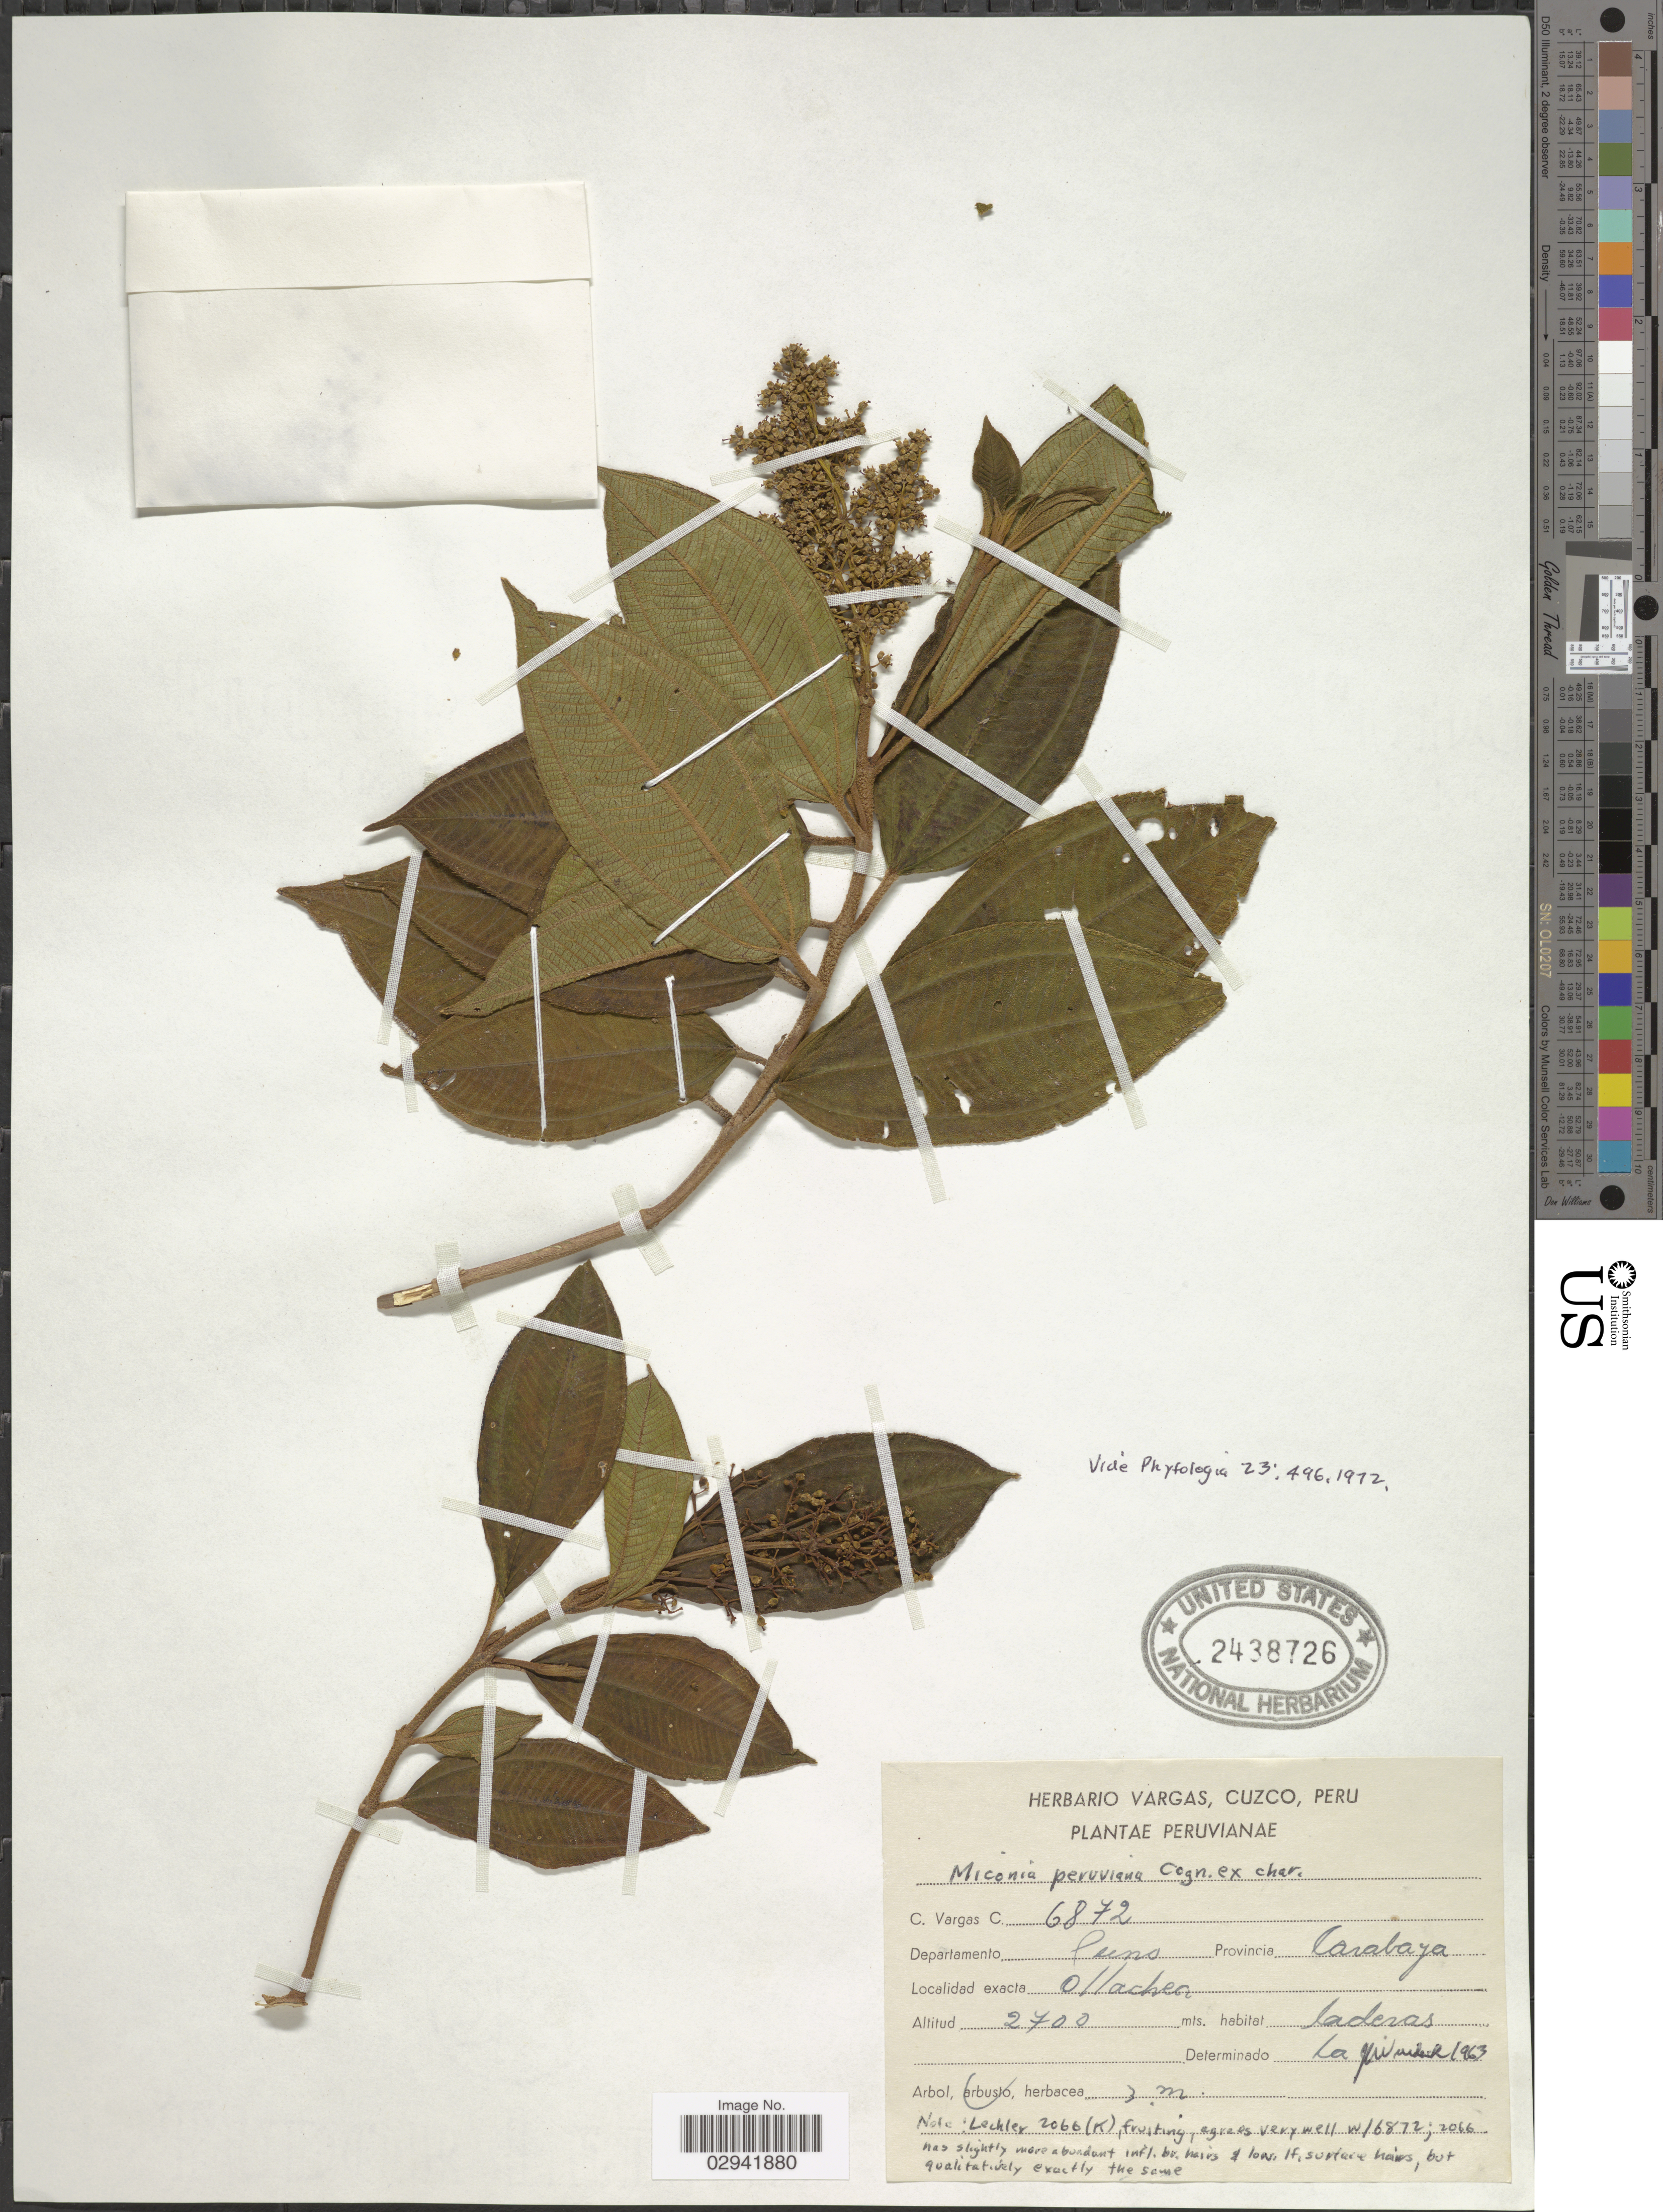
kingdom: Plantae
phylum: Tracheophyta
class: Magnoliopsida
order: Myrtales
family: Melastomataceae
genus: Miconia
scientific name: Miconia peruviana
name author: Cogn.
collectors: C. Vargas Calderón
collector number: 6872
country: Peru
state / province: Puno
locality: Departamento Puno, Provincia Carabaya, Ollachea.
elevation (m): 2700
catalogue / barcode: US 2438726